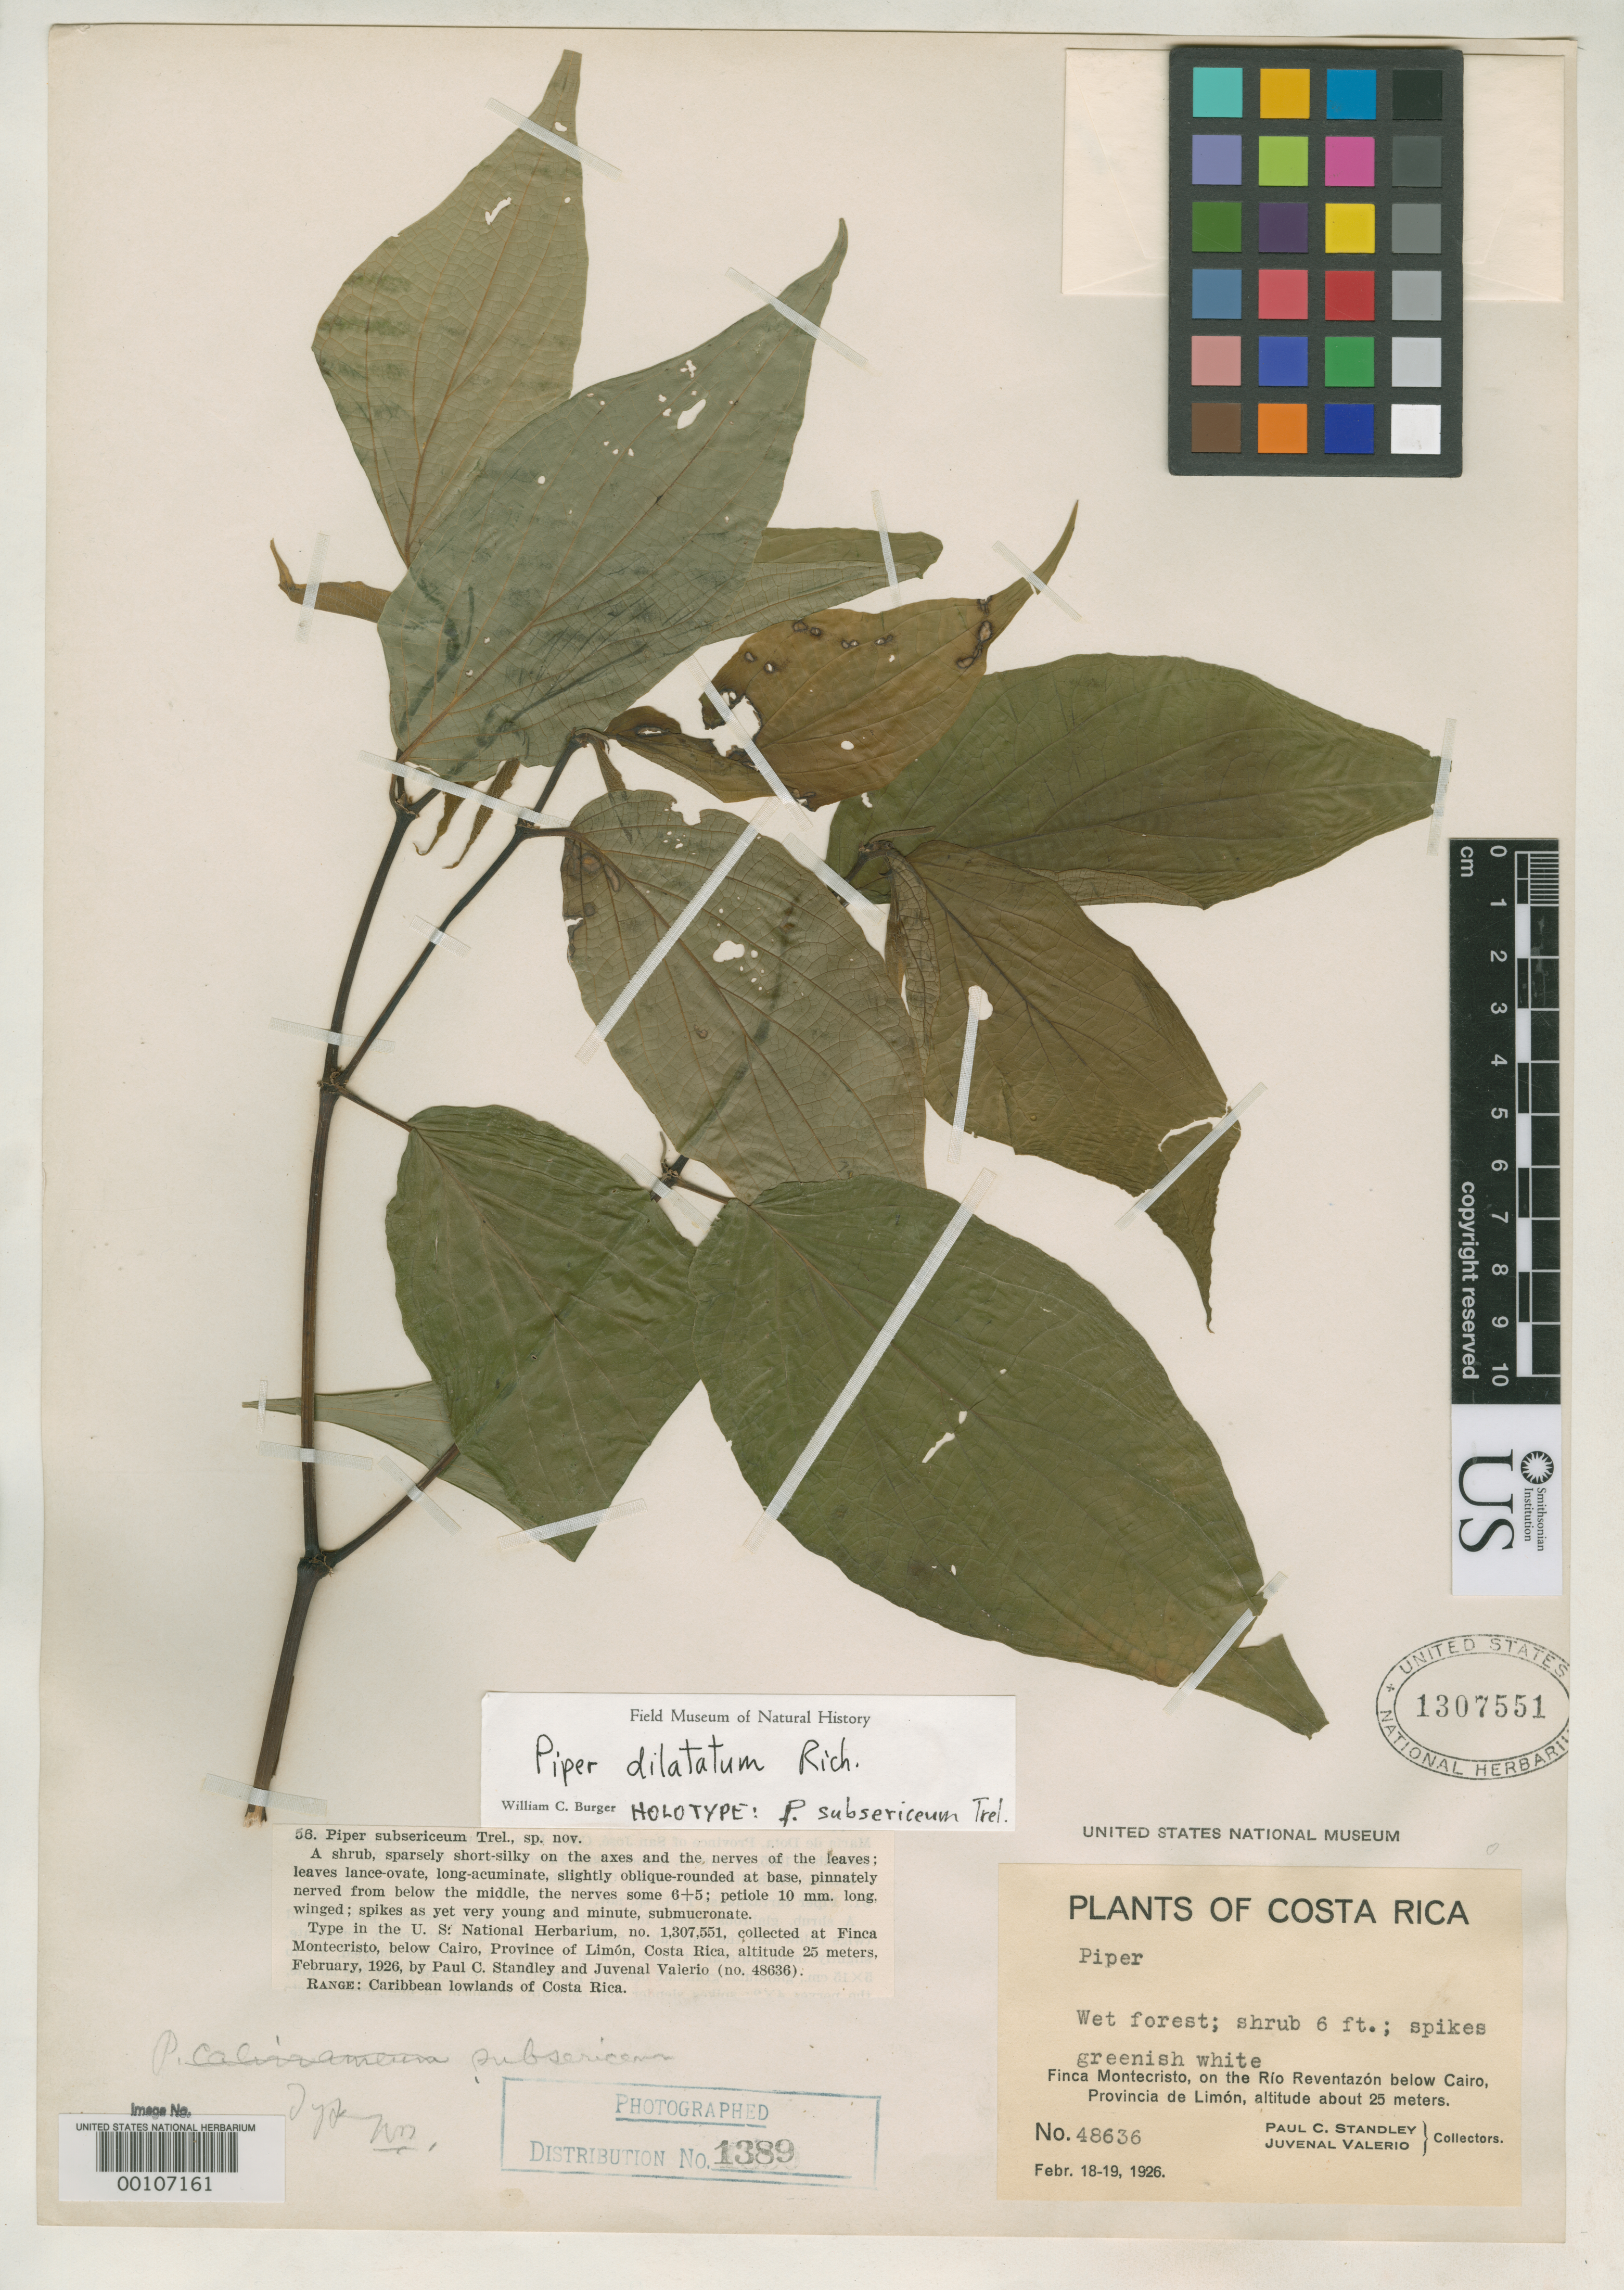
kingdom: Plantae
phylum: Tracheophyta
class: Magnoliopsida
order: Piperales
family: Piperaceae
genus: Piper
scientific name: Piper subsericeum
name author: Trel.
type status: Holotype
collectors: P. C. Standley & J. Valerio R.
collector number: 48636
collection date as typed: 18 Feb 1926 to 19 Feb 1926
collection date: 1926-02-18/1926-02-19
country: Costa Rica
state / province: Limón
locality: Finca Montecristo, Rio Reventazon, below Cairo.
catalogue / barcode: US 1307551